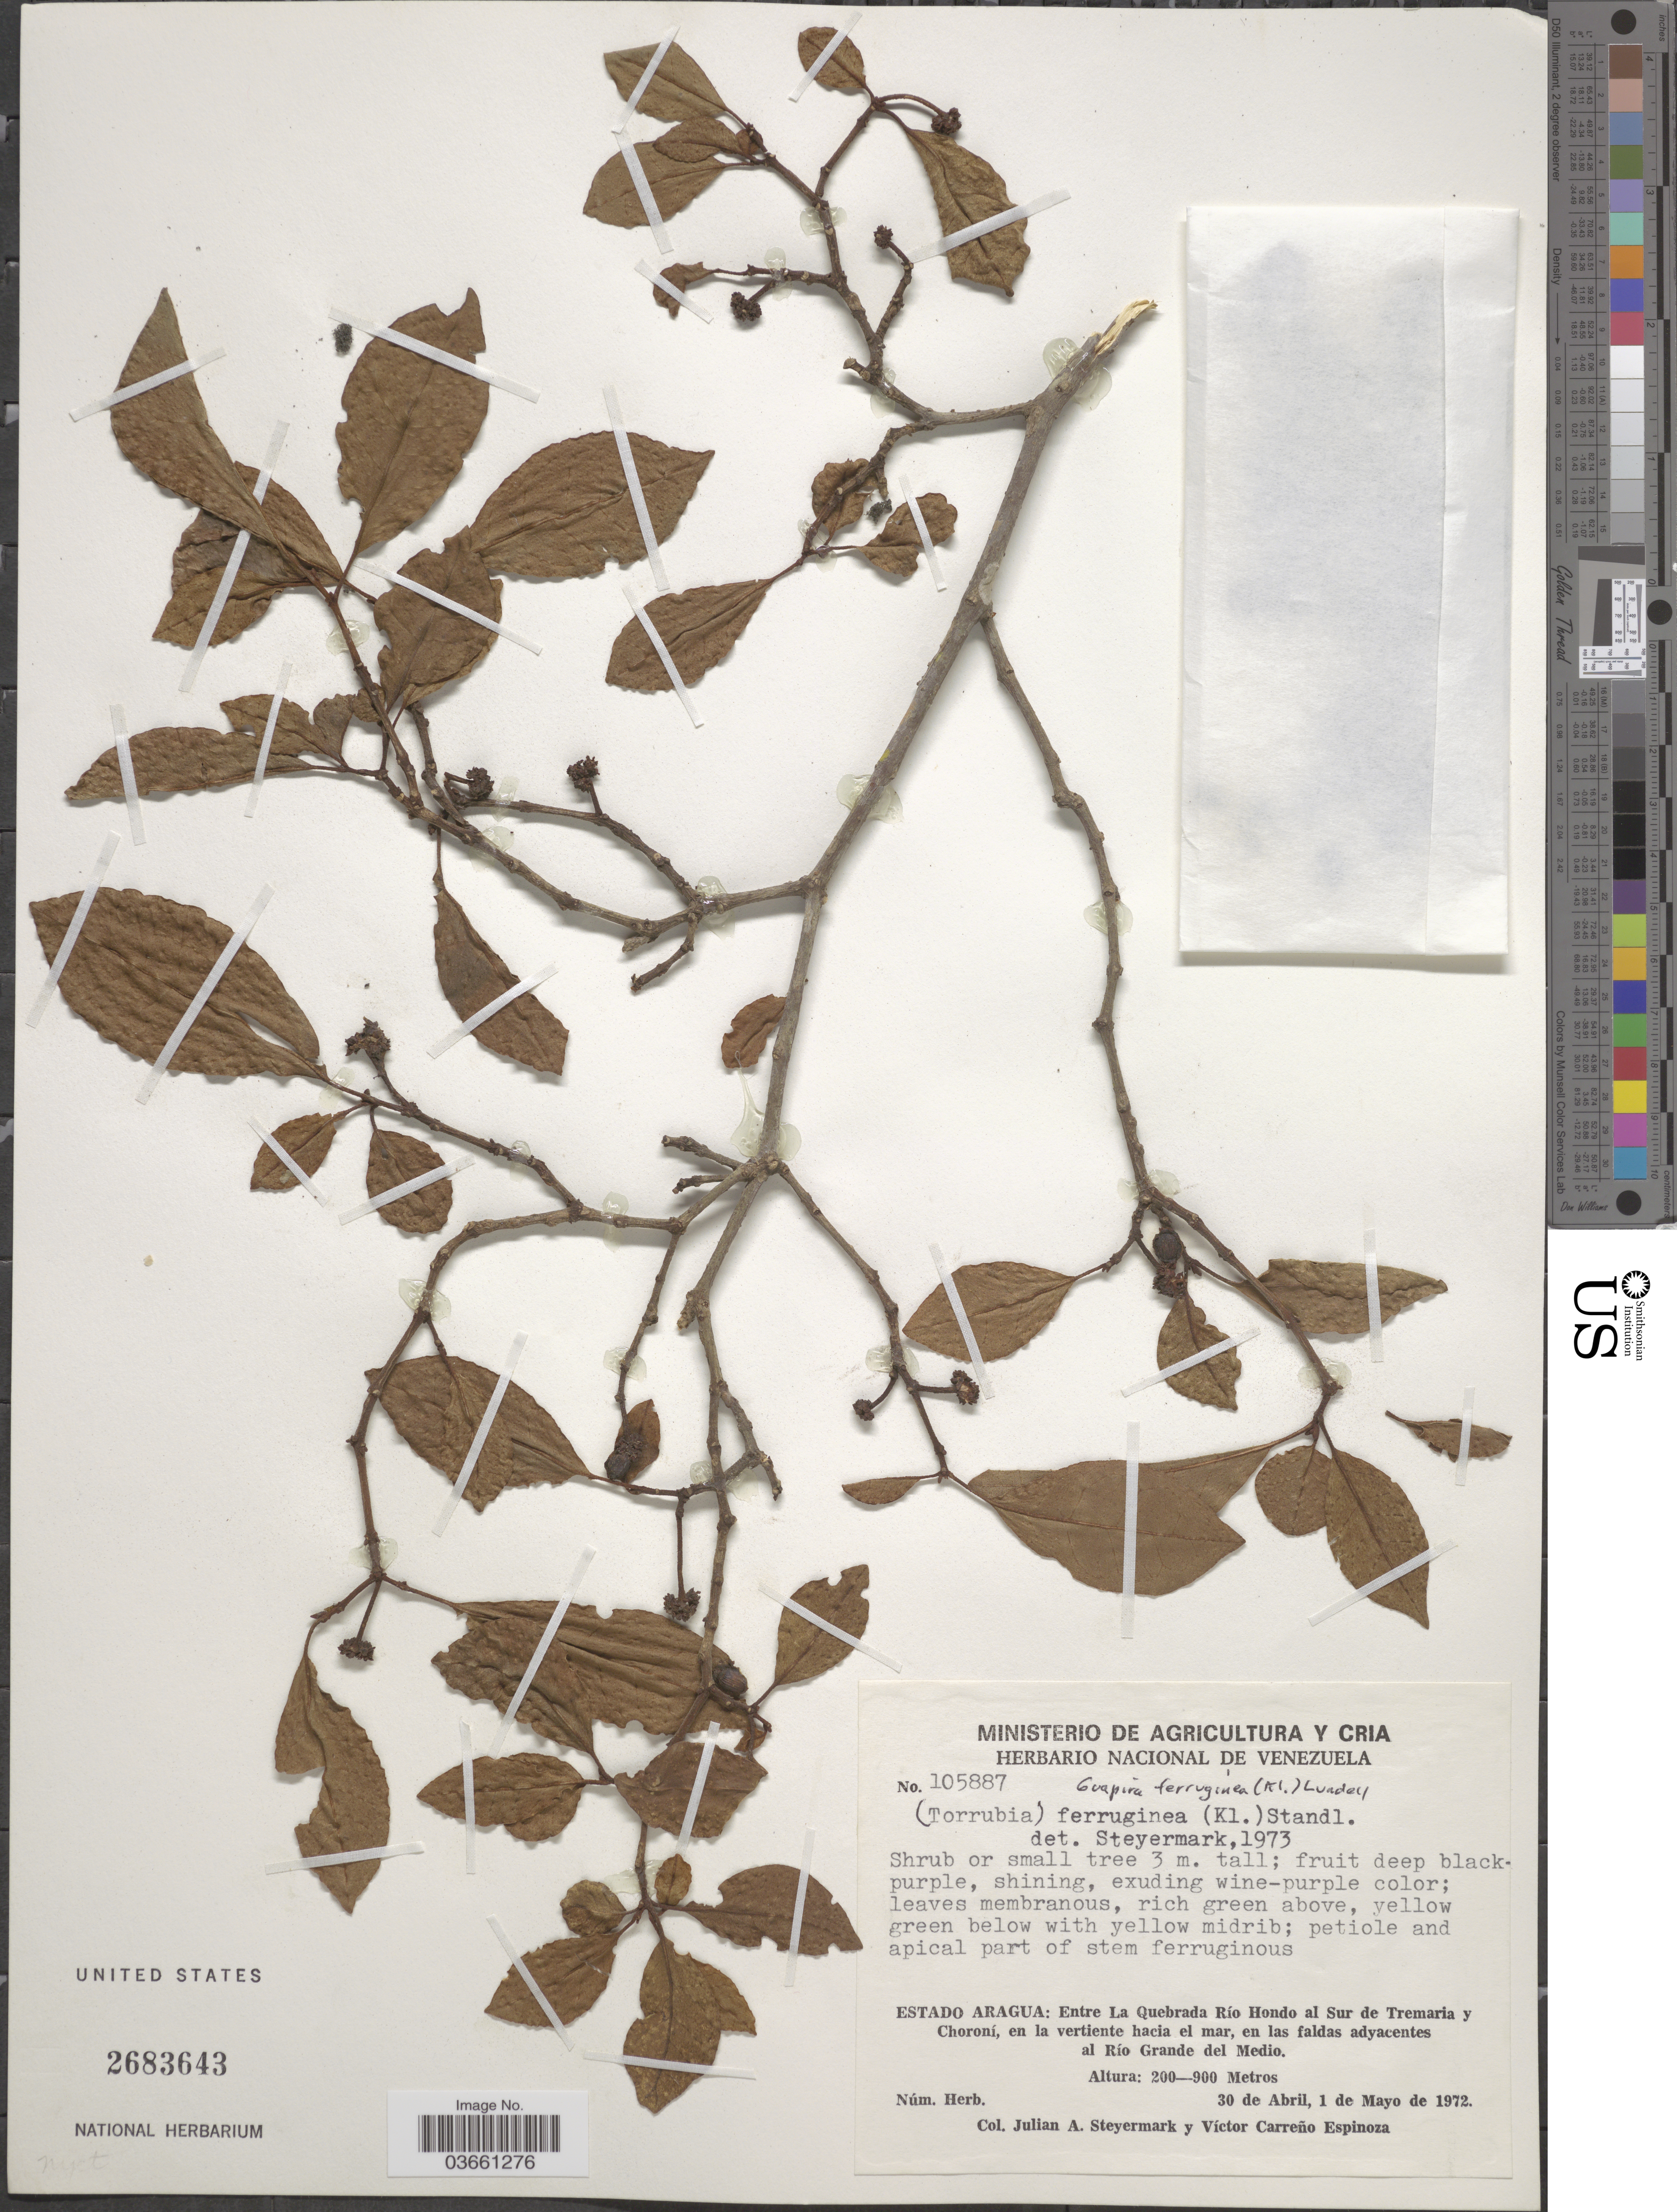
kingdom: Plantae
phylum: Tracheophyta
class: Magnoliopsida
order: Caryophyllales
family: Nyctaginaceae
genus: Guapira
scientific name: Guapira ferruginea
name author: (Klotzsch ex Choisy) Lundell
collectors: J. Steyermark & V. Carreño E.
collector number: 105887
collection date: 1972-04-30/1972-05-01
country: Venezuela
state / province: Aragua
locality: Entre La Quebrada Río Hondo al Sur de Tremaria y Choroní, en la vertiente hacia el mar, en las faldas adyacentes al Río Grande del Medio.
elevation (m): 200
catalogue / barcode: US 2683643